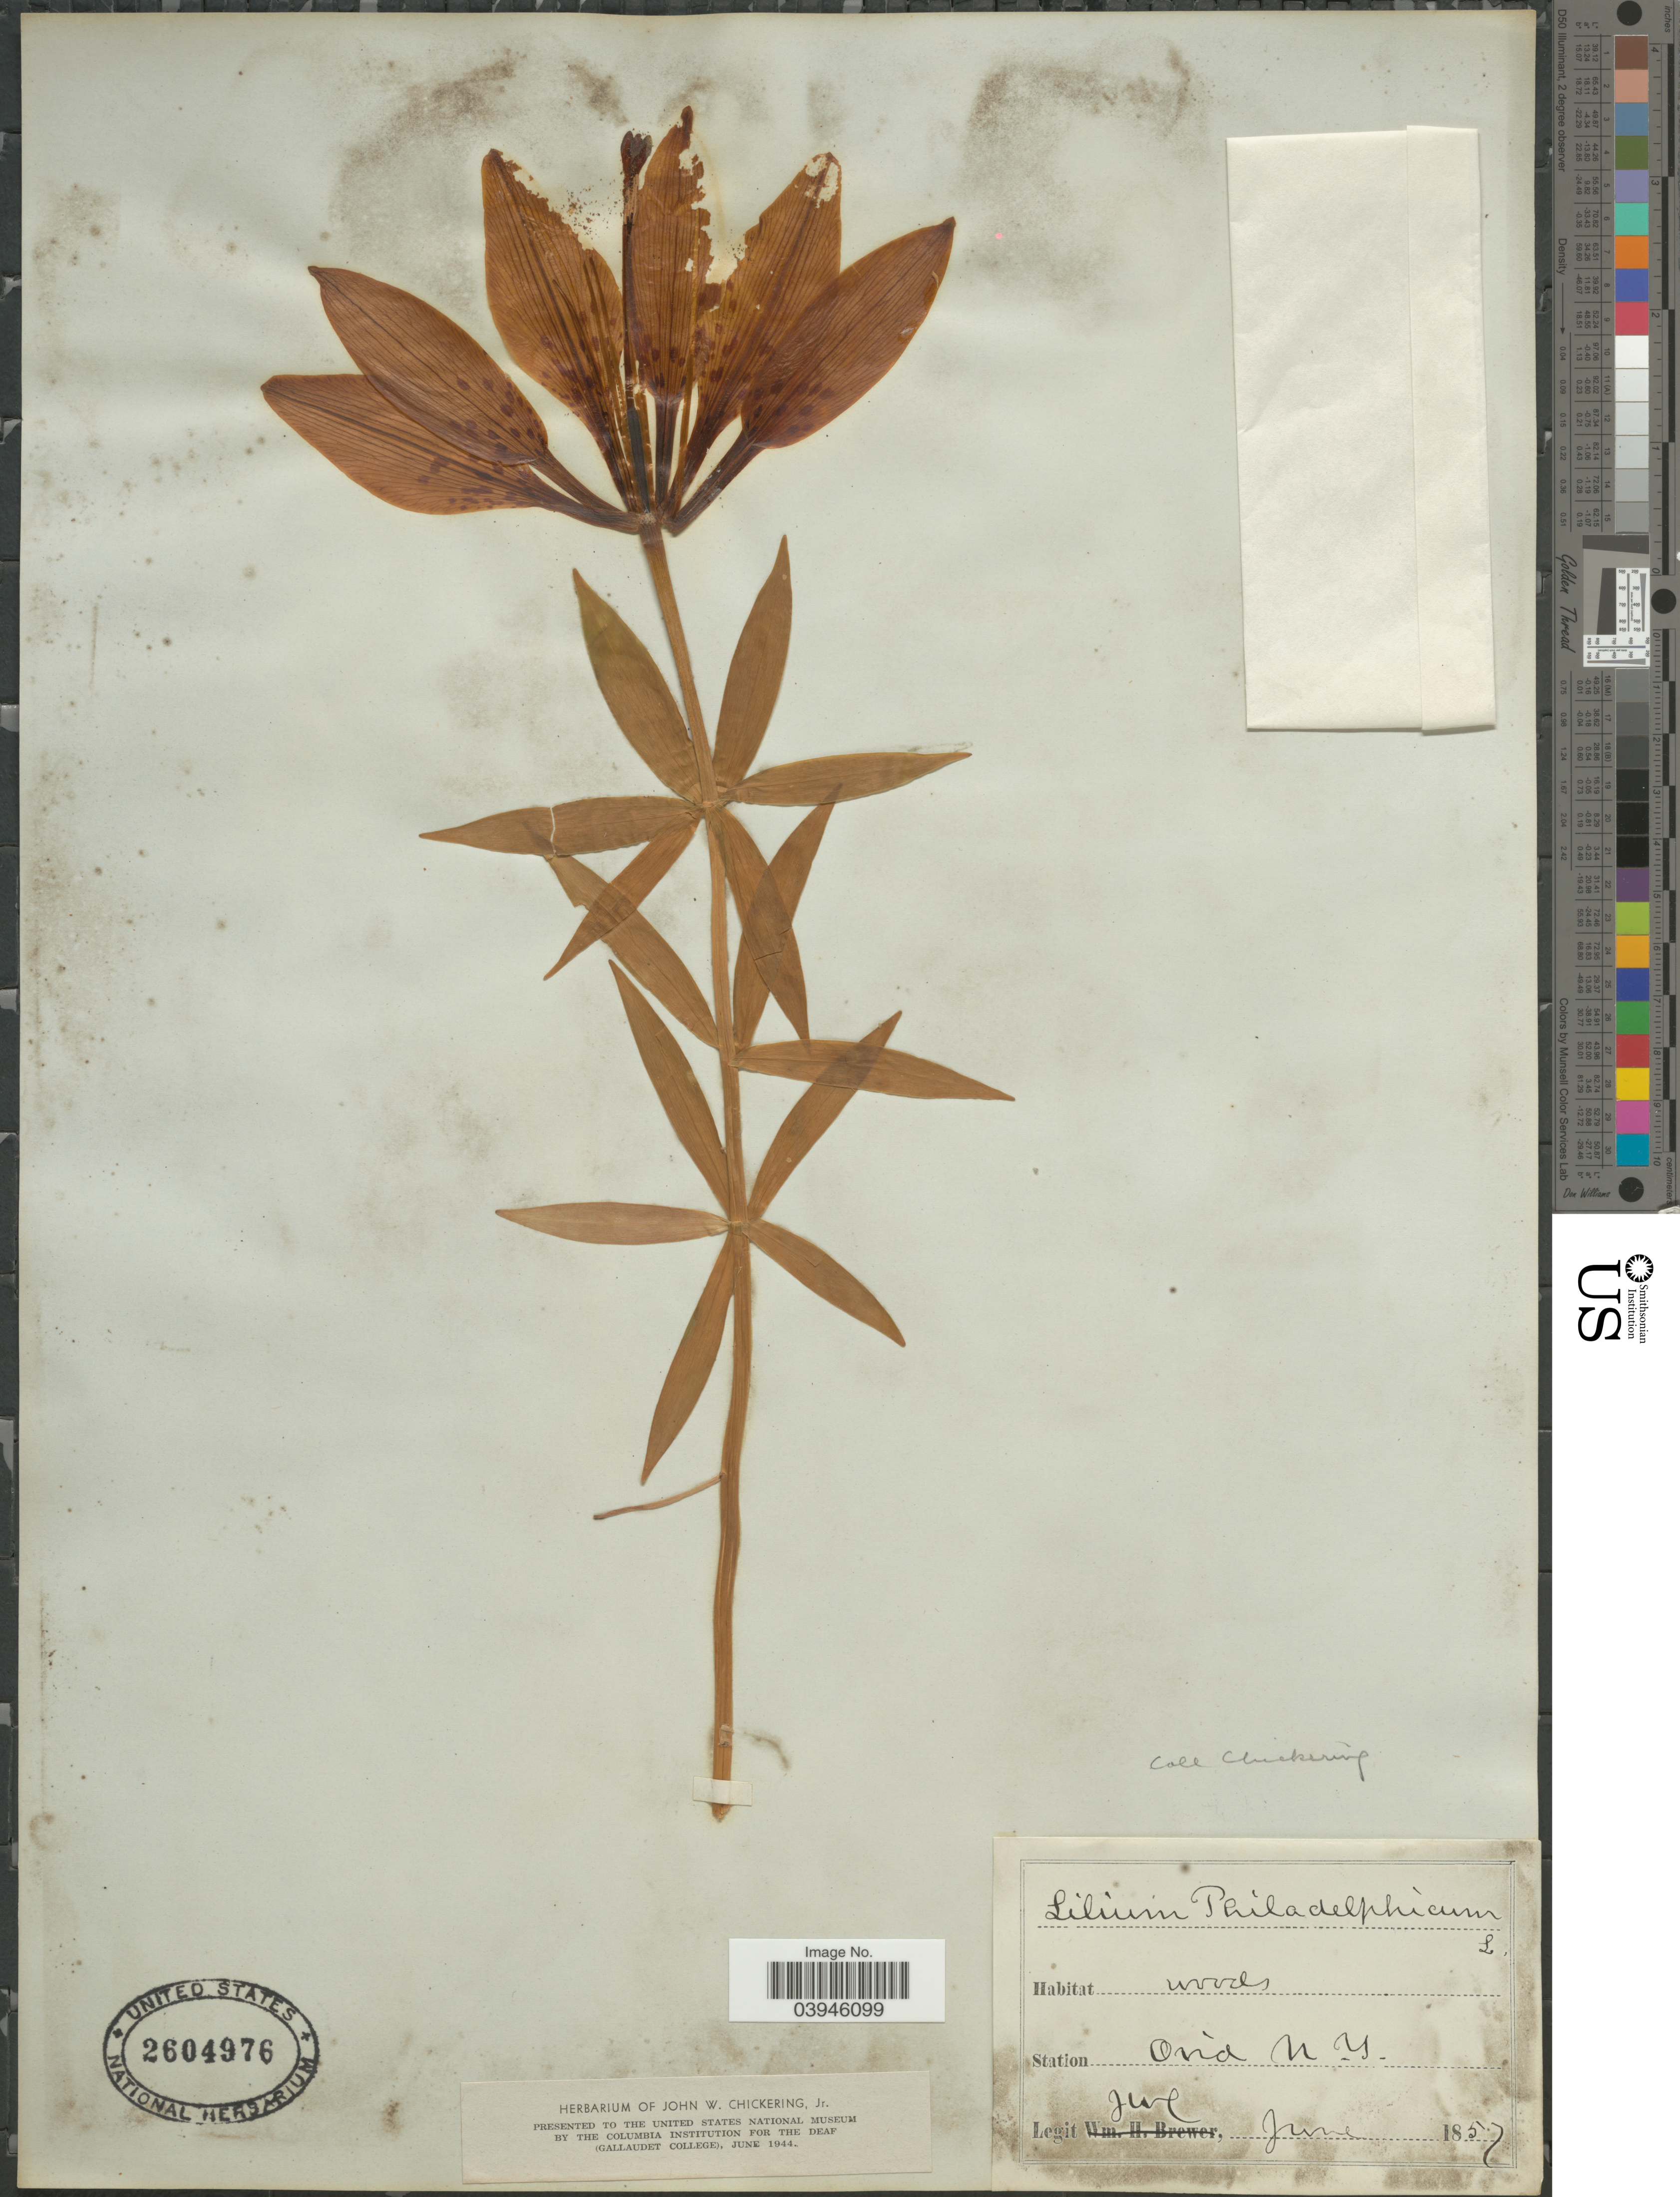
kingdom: Plantae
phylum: Tracheophyta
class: Liliopsida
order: Liliales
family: Liliaceae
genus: Lilium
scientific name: Lilium philadelphicum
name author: L.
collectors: J. Chickering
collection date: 1857-06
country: United States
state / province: New York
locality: Station Ovid.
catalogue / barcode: US 2604976